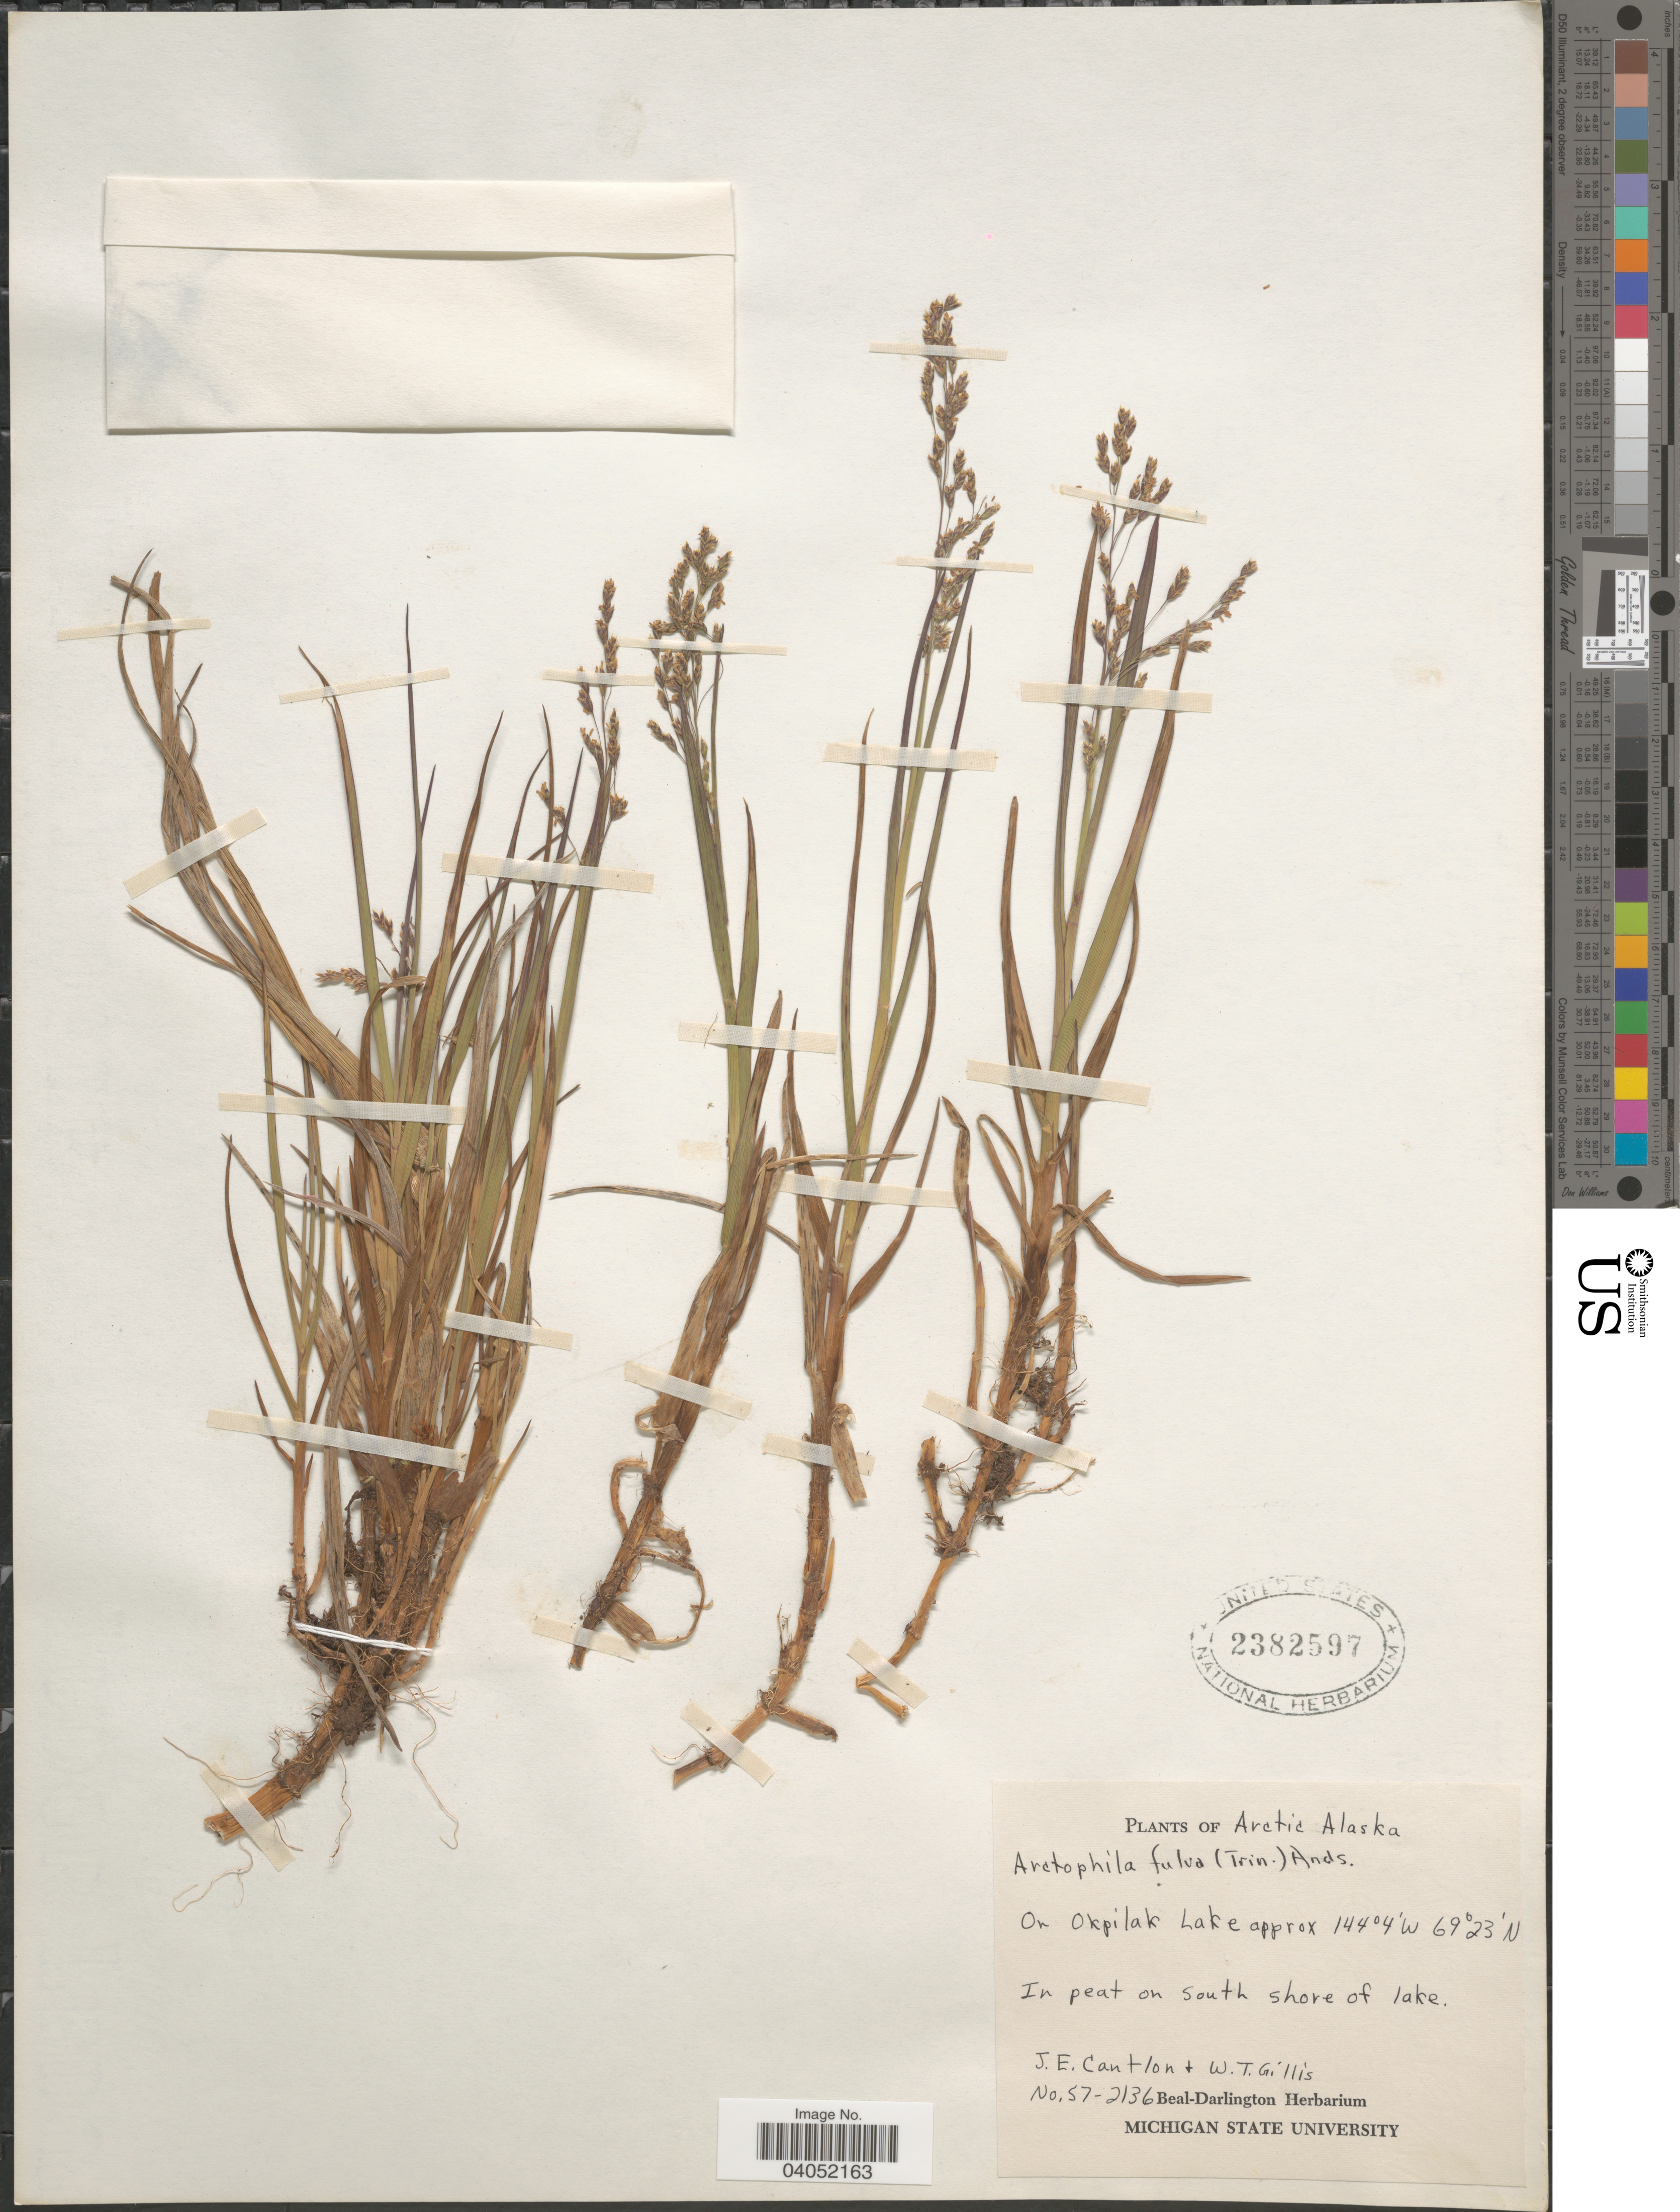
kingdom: Plantae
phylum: Tracheophyta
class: Liliopsida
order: Poales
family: Poaceae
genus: Arctophila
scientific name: Arctophila fulva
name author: (Trin.) Andersson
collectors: J. Cantlon & W. T. Gillis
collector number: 57-2136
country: United States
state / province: Alaska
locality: Arctic Alaska. On Okpilak Lake. In peat on South Shore of lake.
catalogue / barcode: US 2382597